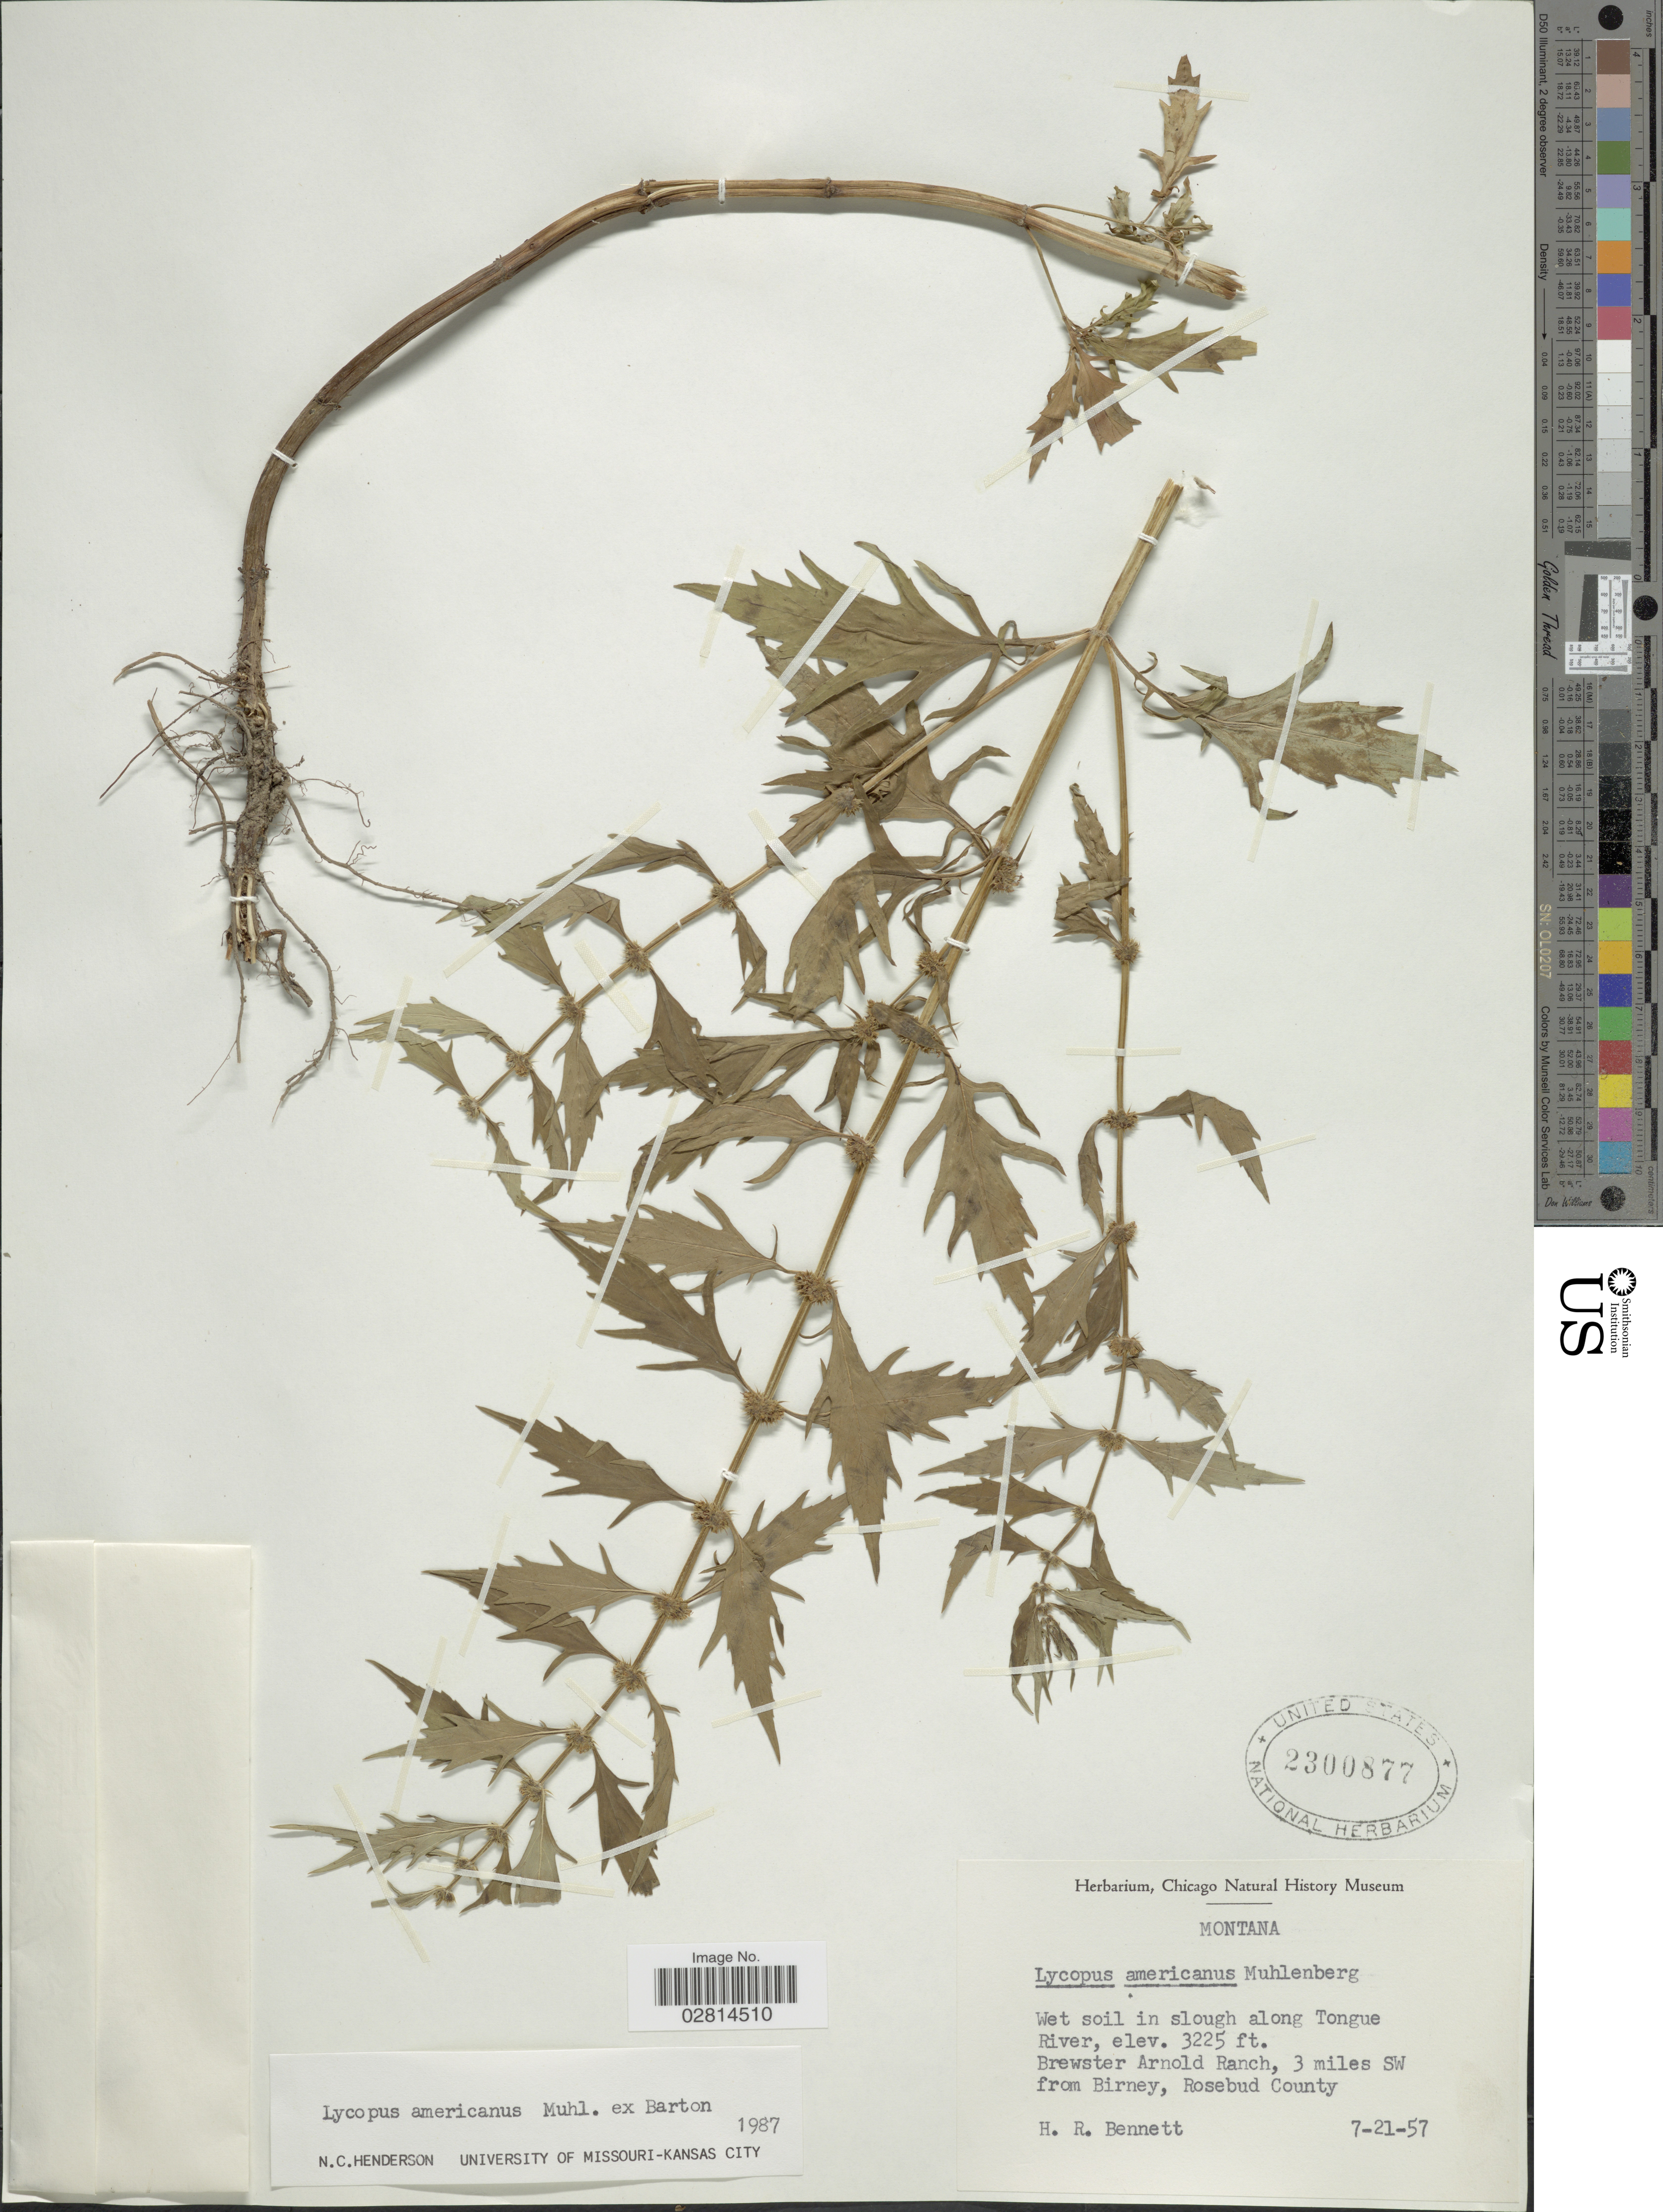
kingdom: Plantae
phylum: Tracheophyta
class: Magnoliopsida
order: Lamiales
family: Lamiaceae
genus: Lycopus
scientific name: Lycopus americanus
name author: Muhl. ex W.P.C. Barton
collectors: H. R. Bennett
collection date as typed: Transcribed d/m/y: 21/7/57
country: United States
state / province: Montana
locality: Wet soil in slough along Tongue River. Brewster Arnold Ranch, 3 miles SW from Birney, Rosebud County.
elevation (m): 983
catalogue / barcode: US 2300877